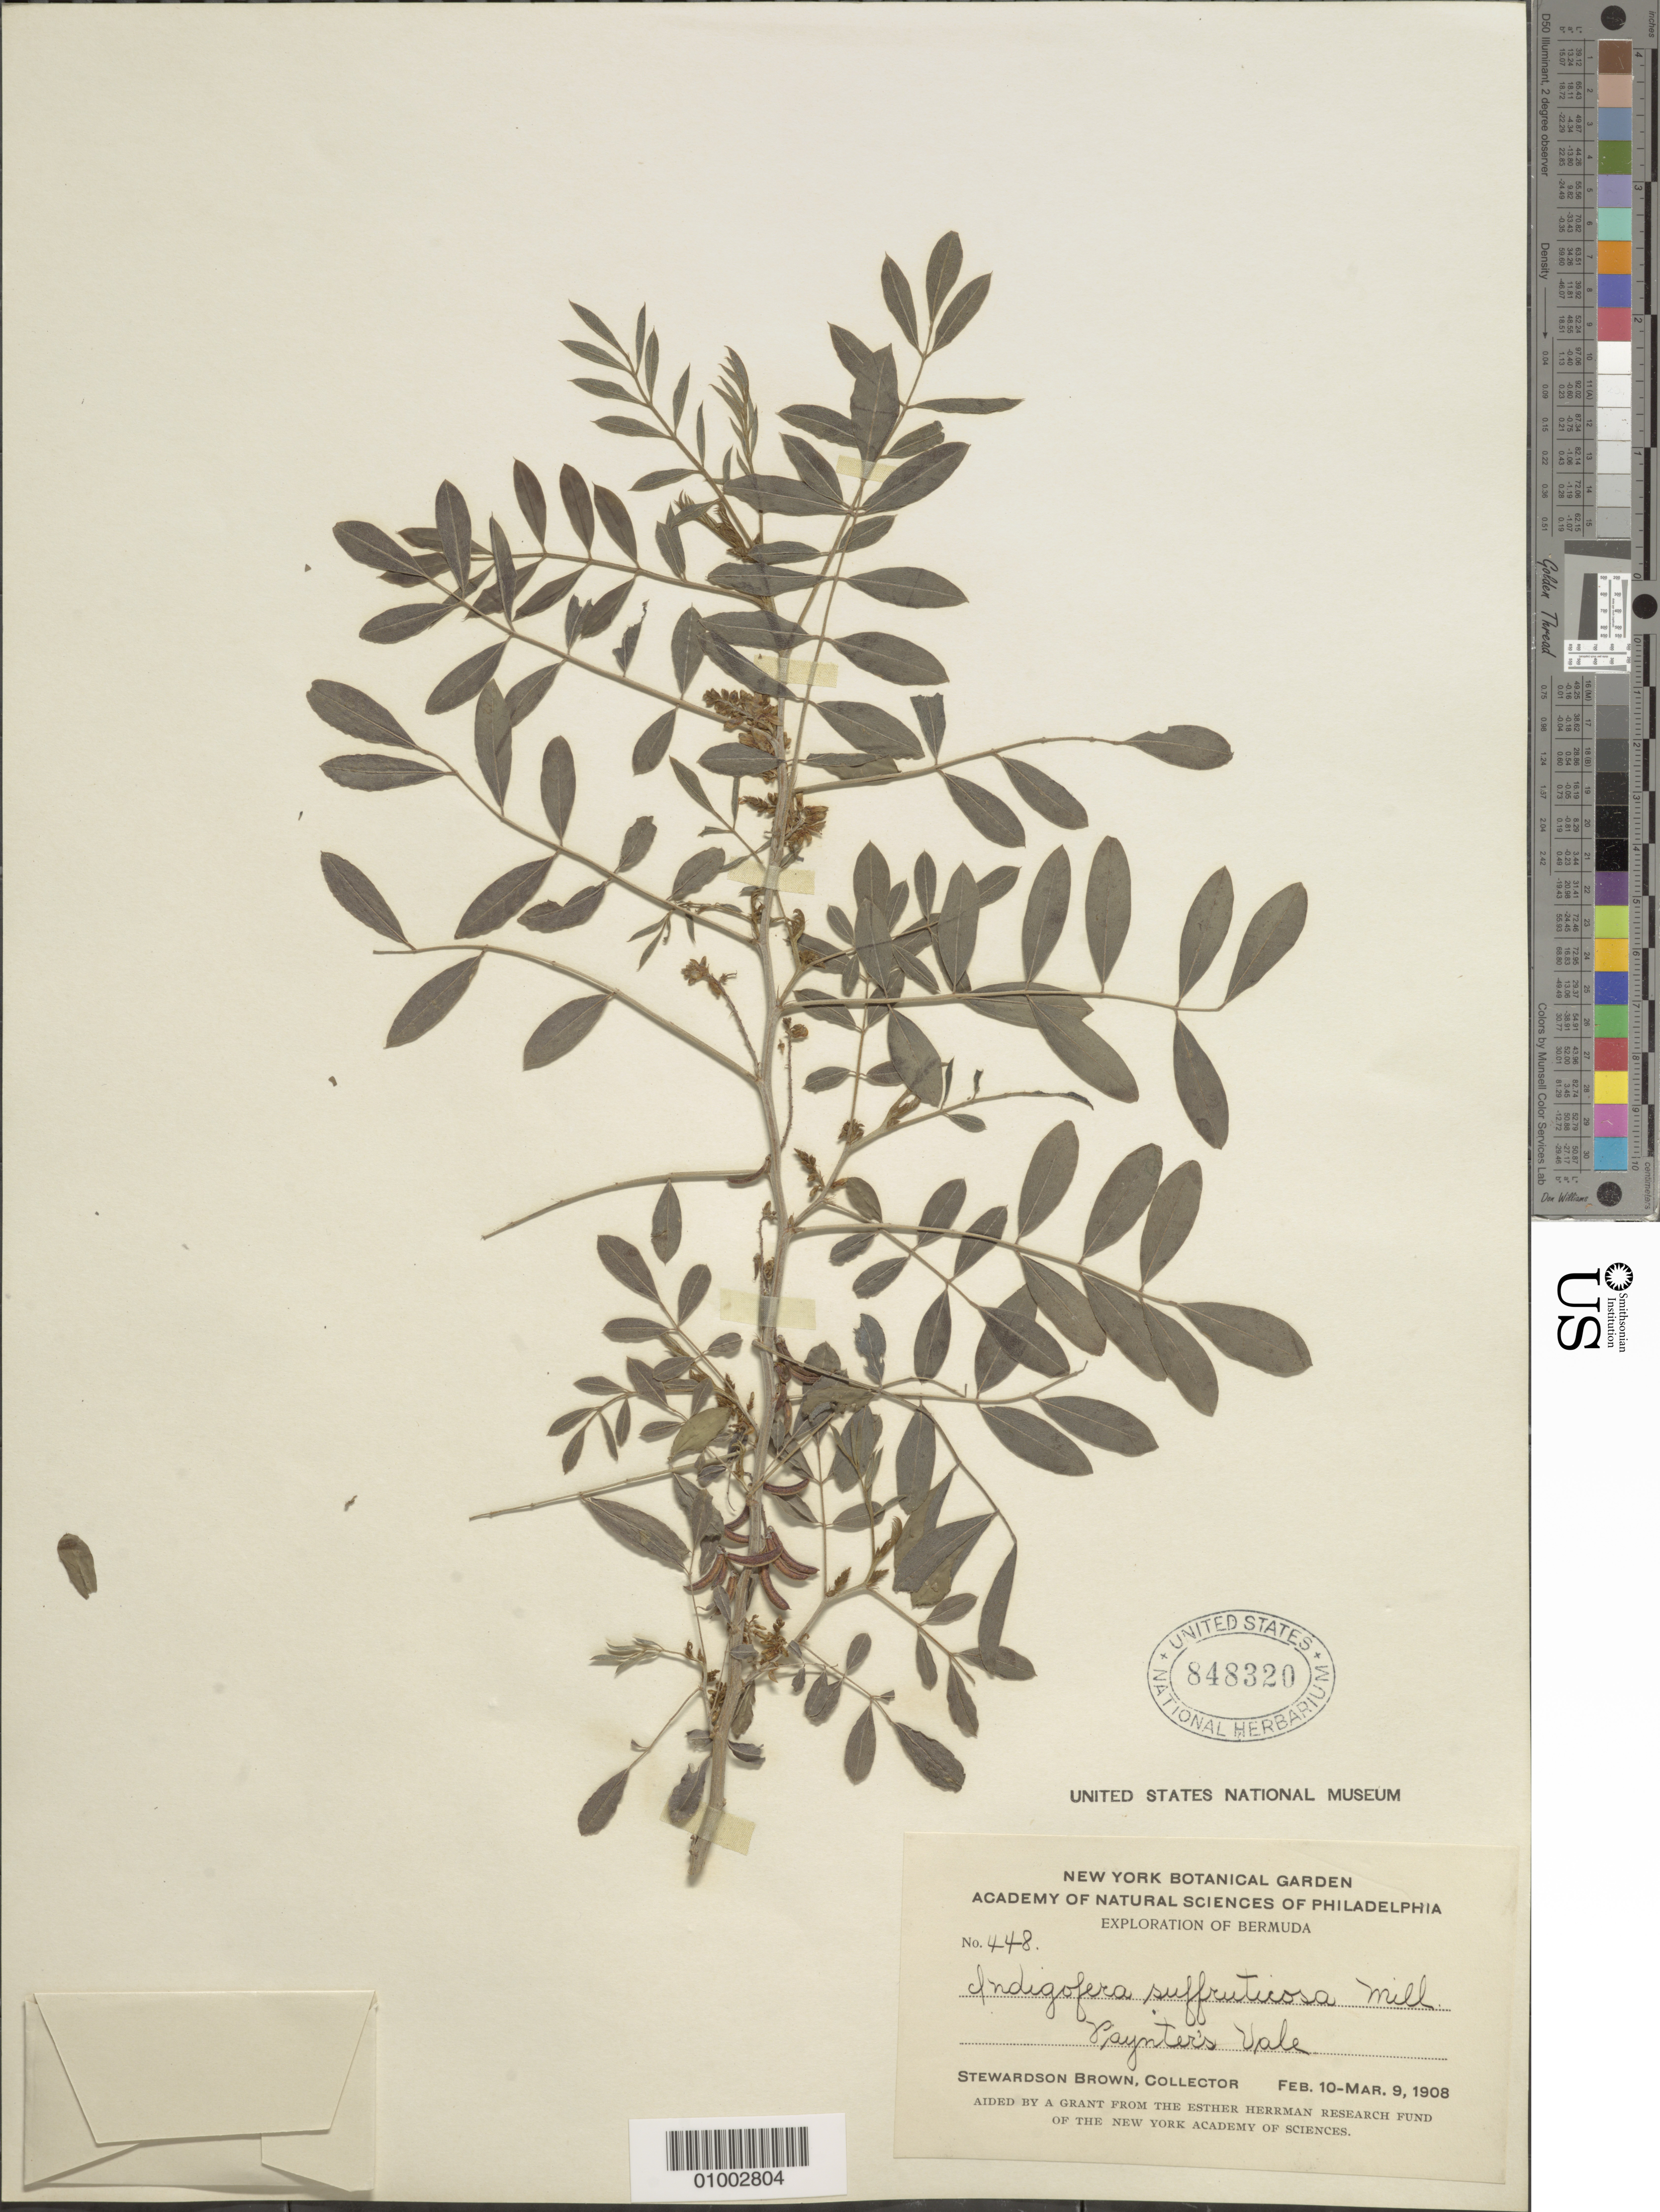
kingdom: Plantae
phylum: Tracheophyta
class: Magnoliopsida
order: Fabales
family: Fabaceae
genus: Indigofera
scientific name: Indigofera suffruticosa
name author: Mill.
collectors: S. Brown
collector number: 448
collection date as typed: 10 Feb 1908 to 09 Mar 1908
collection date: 1908-02-10/1908-03-09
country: Bermuda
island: Bermuda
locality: Paynter's Vale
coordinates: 0 N, 0 E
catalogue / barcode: US 848320